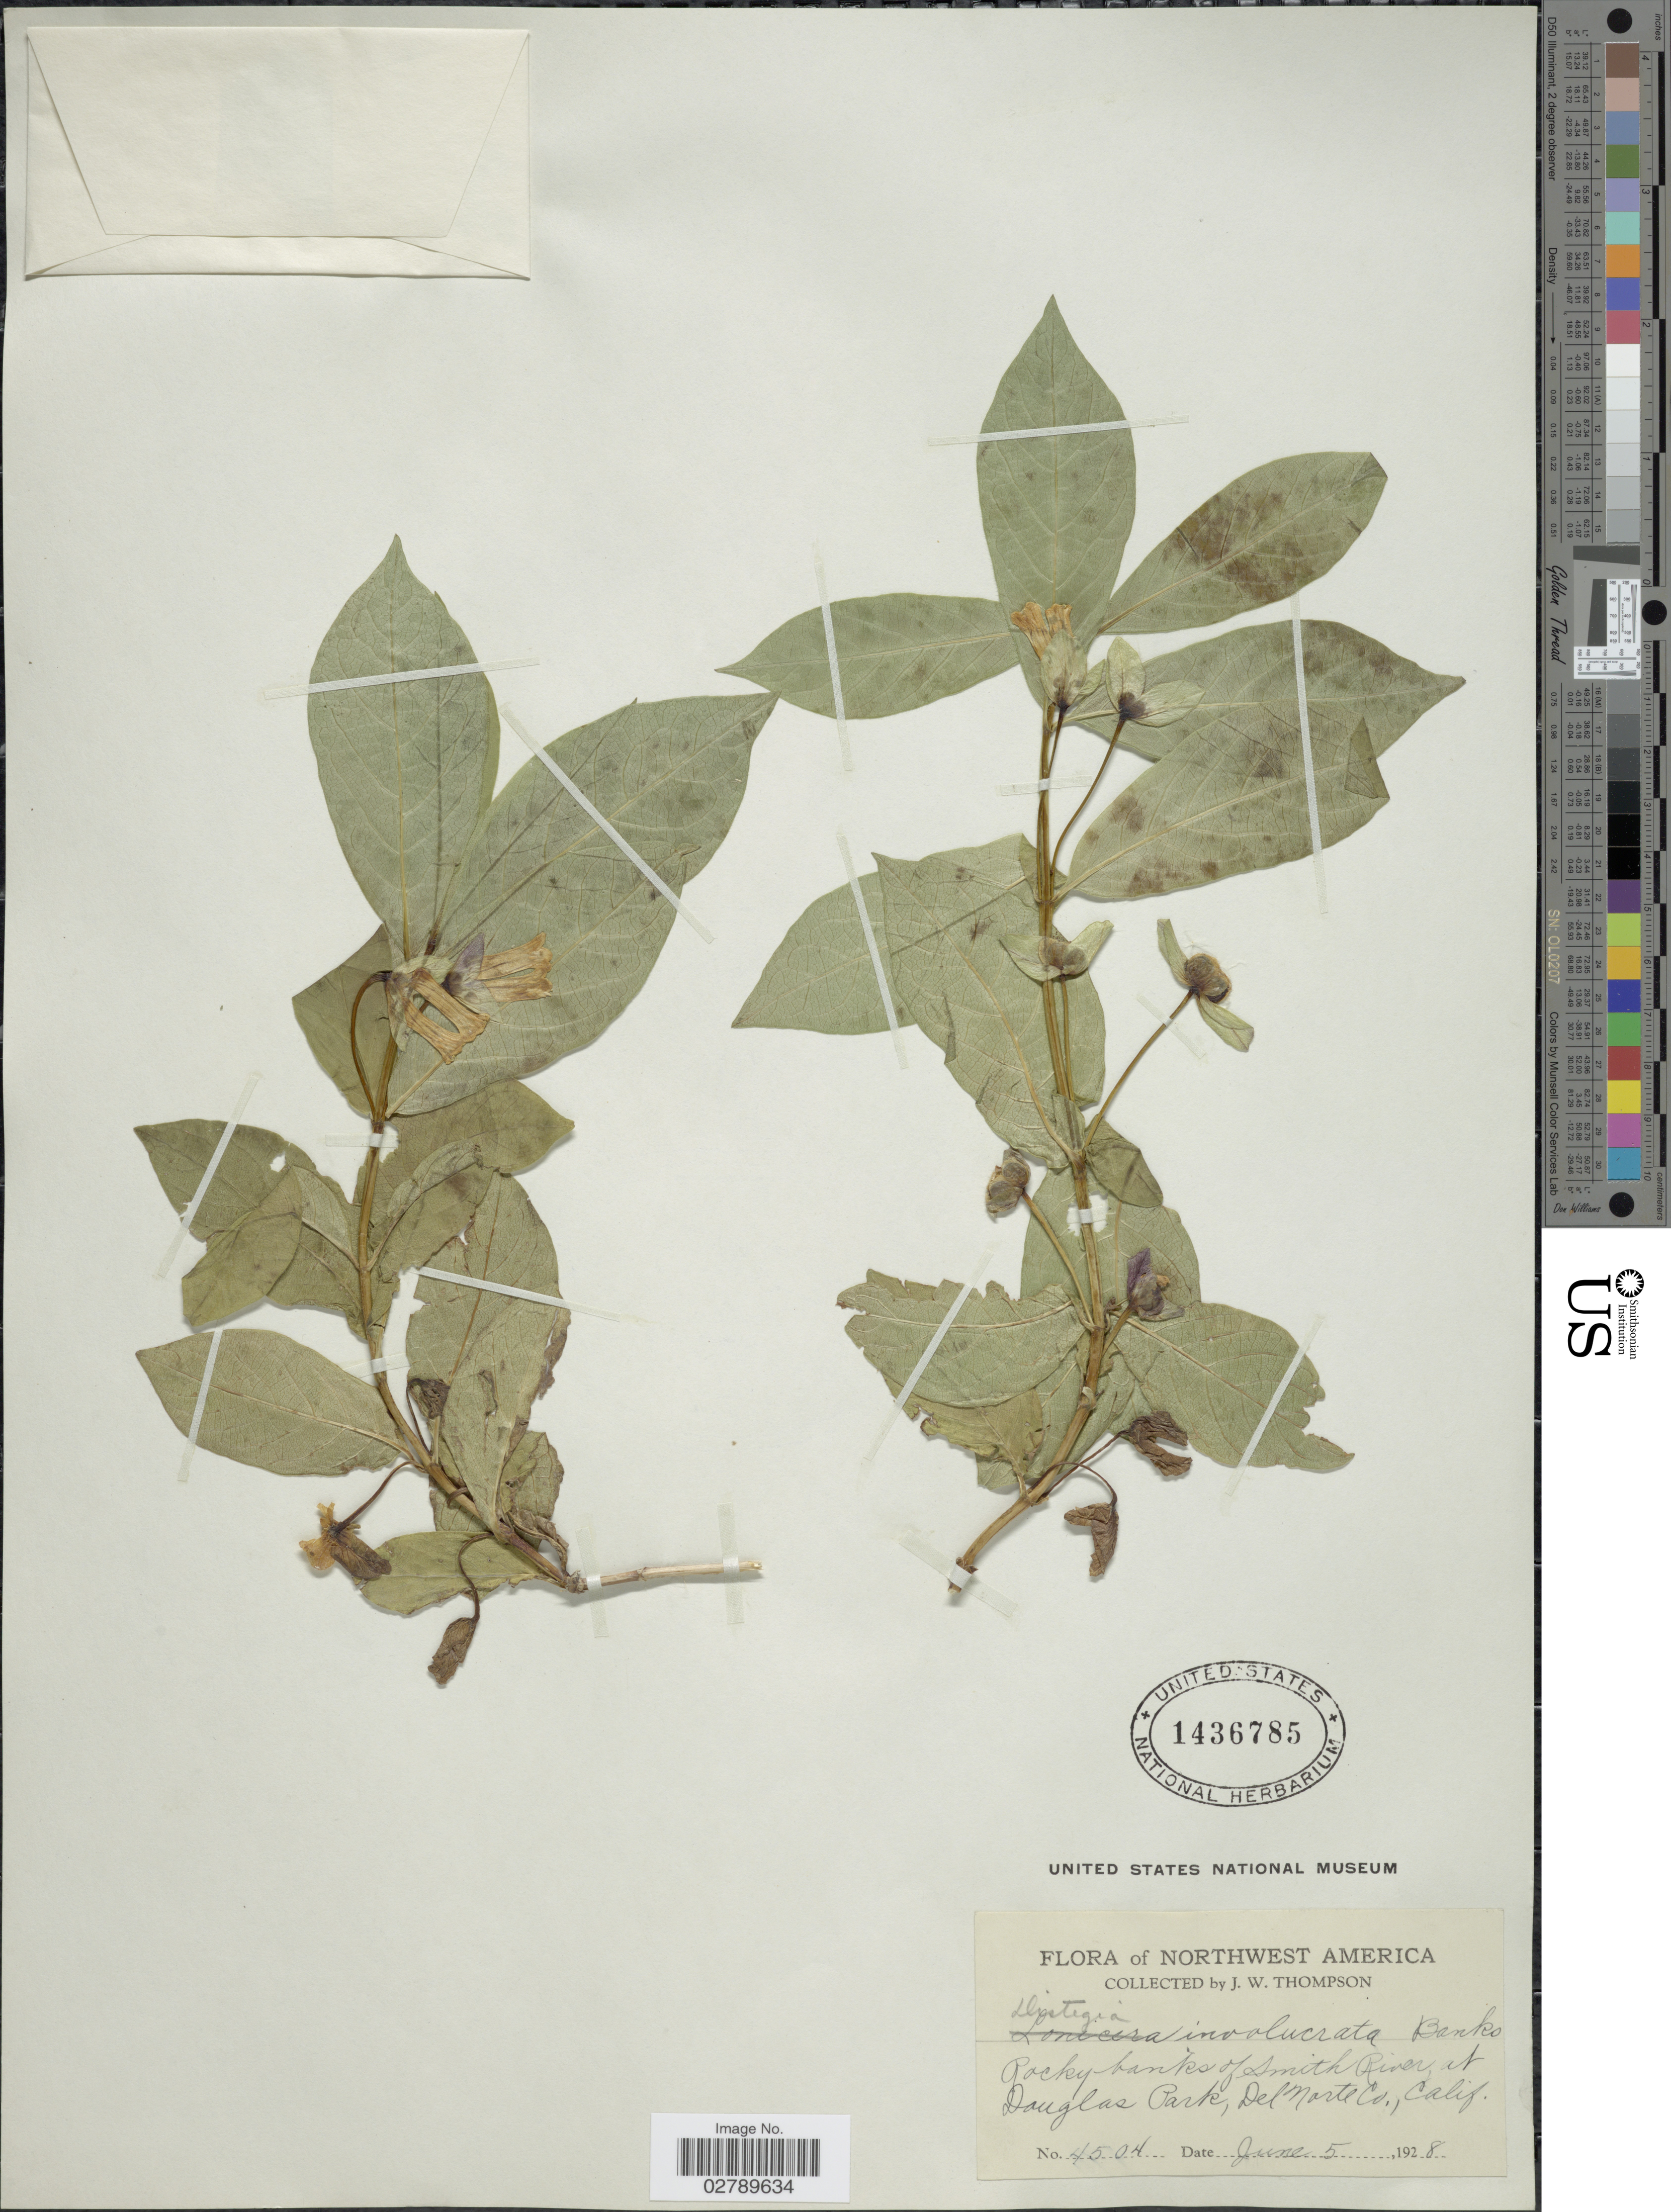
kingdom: Plantae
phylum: Tracheophyta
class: Magnoliopsida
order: Dipsacales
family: Caprifoliaceae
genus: Lonicera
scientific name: Lonicera involucrata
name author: (Richardson) Banks ex Spreng.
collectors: J. W. Thompson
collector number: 4504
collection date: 1928-06-05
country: United States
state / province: California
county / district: Del Norte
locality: Northwest America. Rocky banks of Smith River, at Douglas Park, Del Norte Co.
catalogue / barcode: US 1436785